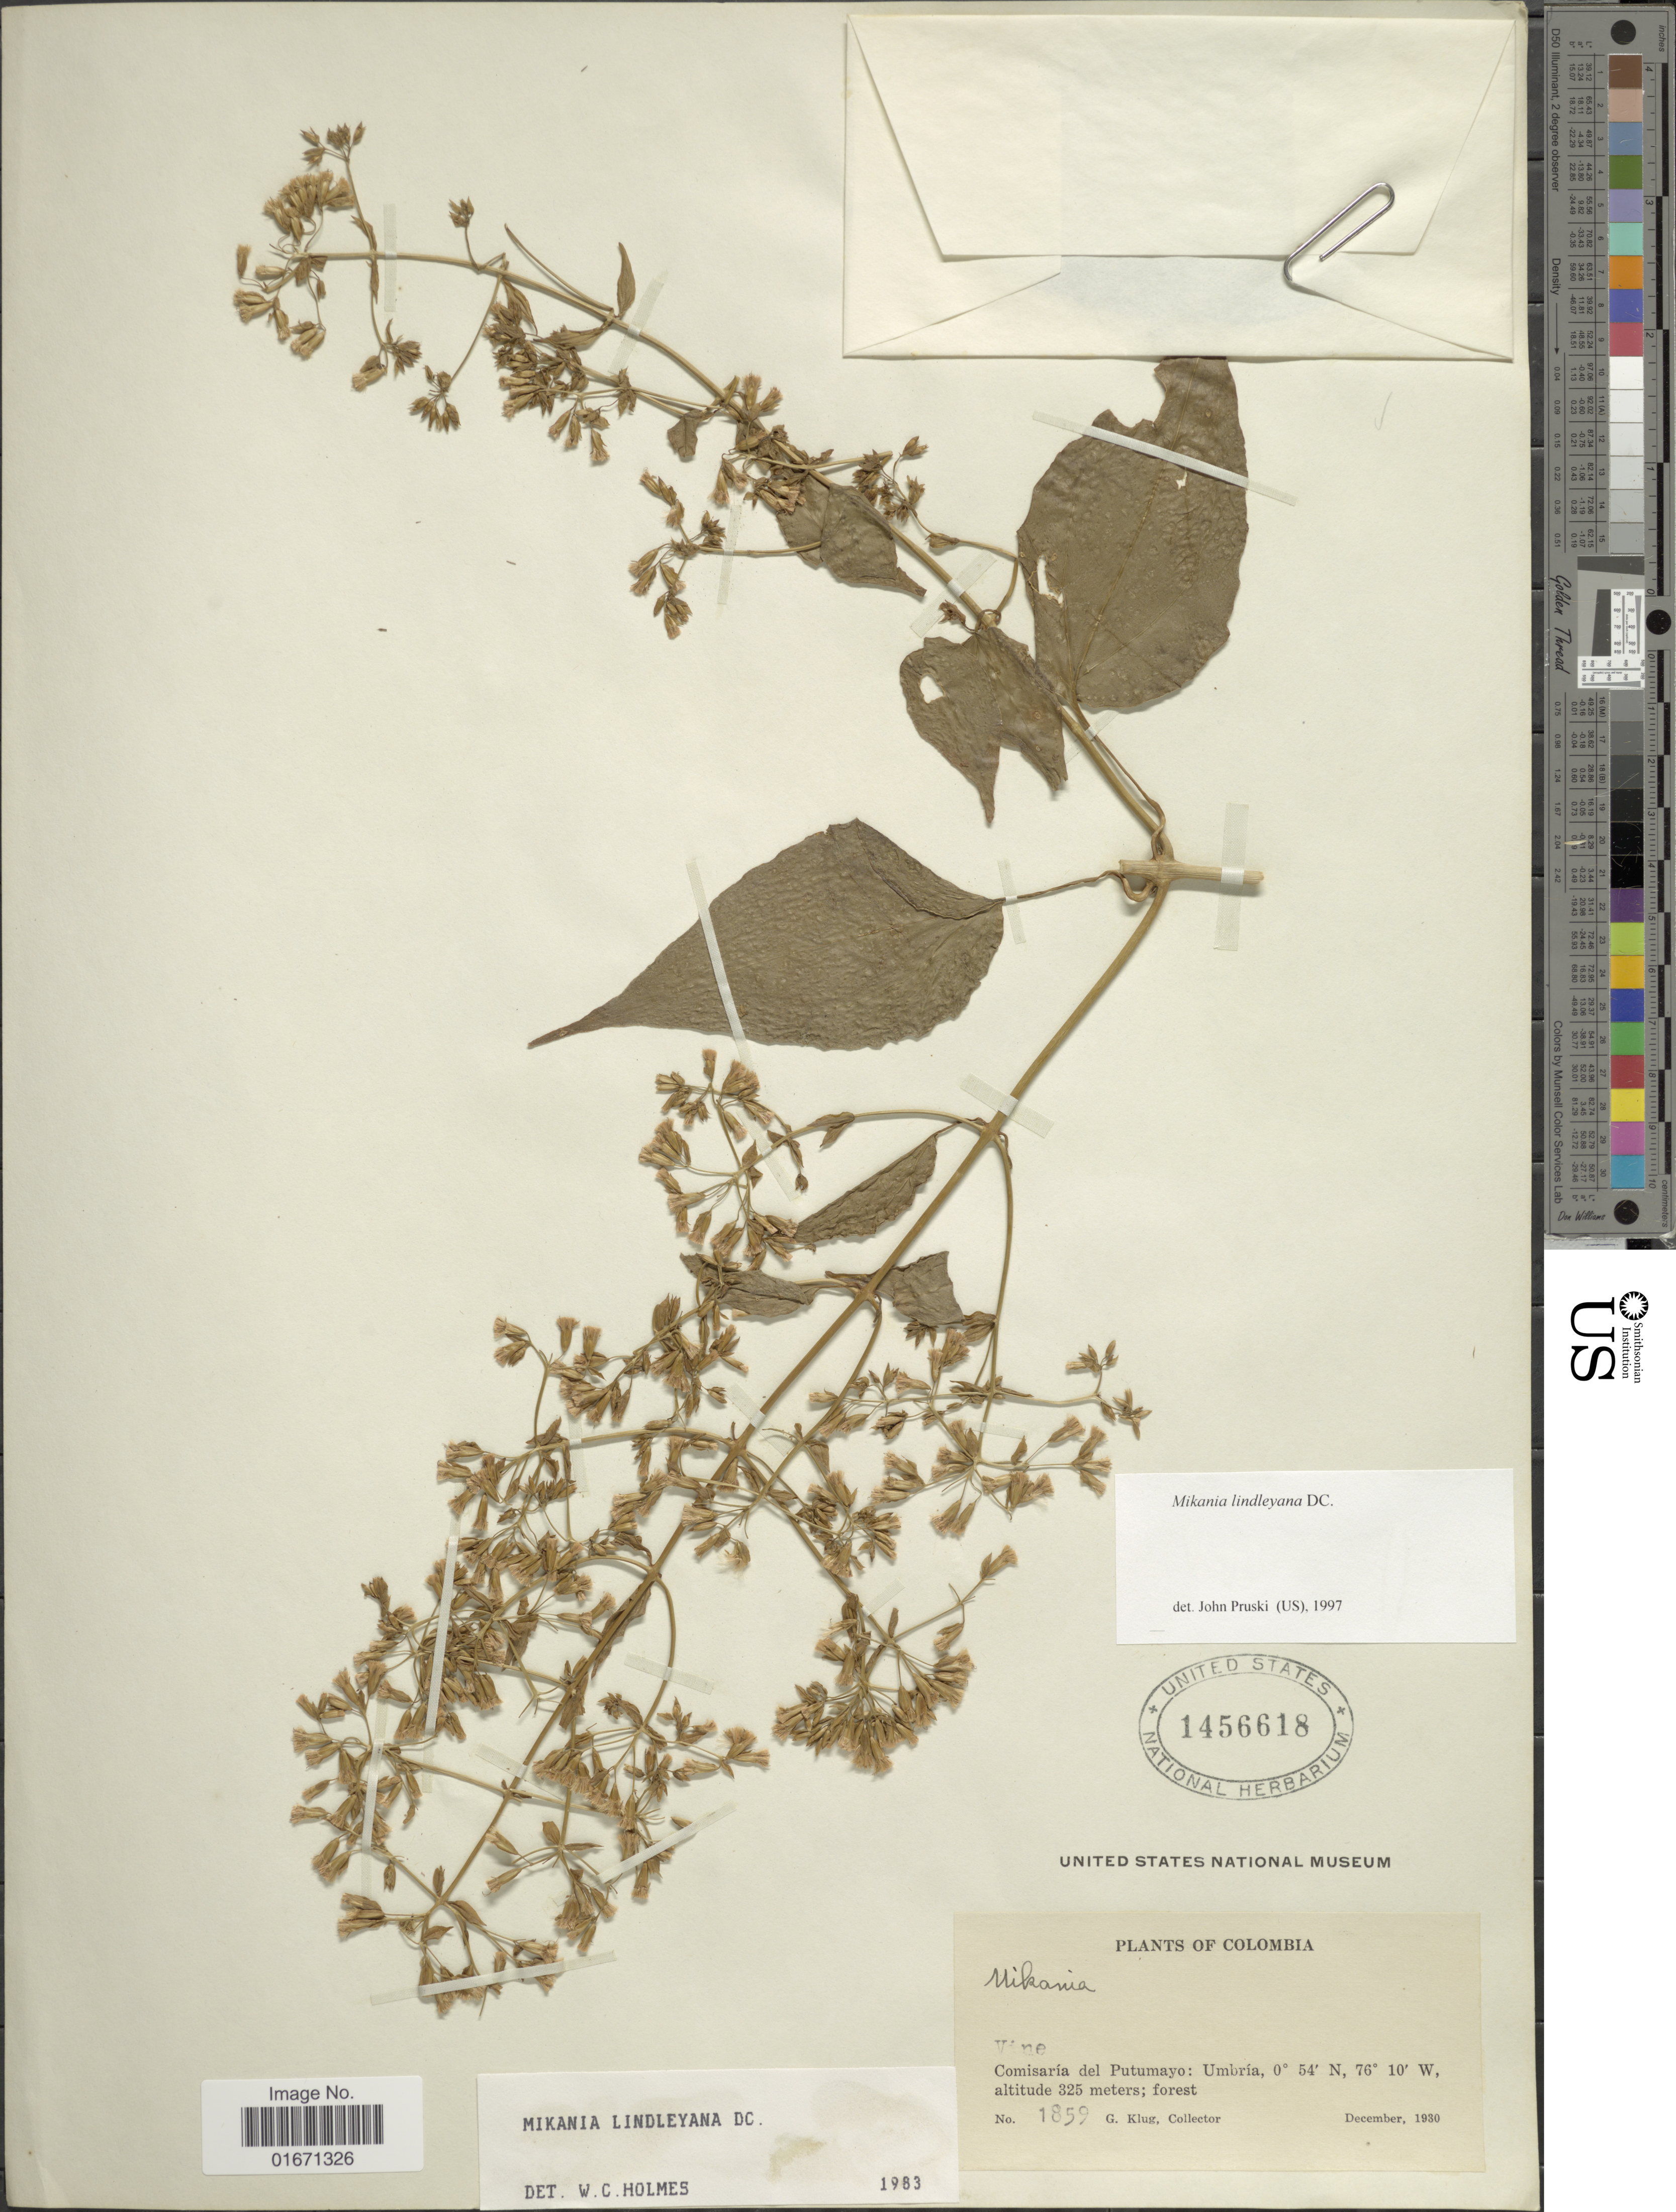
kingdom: Plantae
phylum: Tracheophyta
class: Magnoliopsida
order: Asterales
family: Asteraceae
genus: Mikania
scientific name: Mikania lindleyana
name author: DC.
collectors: G. Klug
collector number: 1859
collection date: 1930-12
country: Colombia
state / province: Putumayo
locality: Umbria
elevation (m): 325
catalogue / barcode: US 1456618